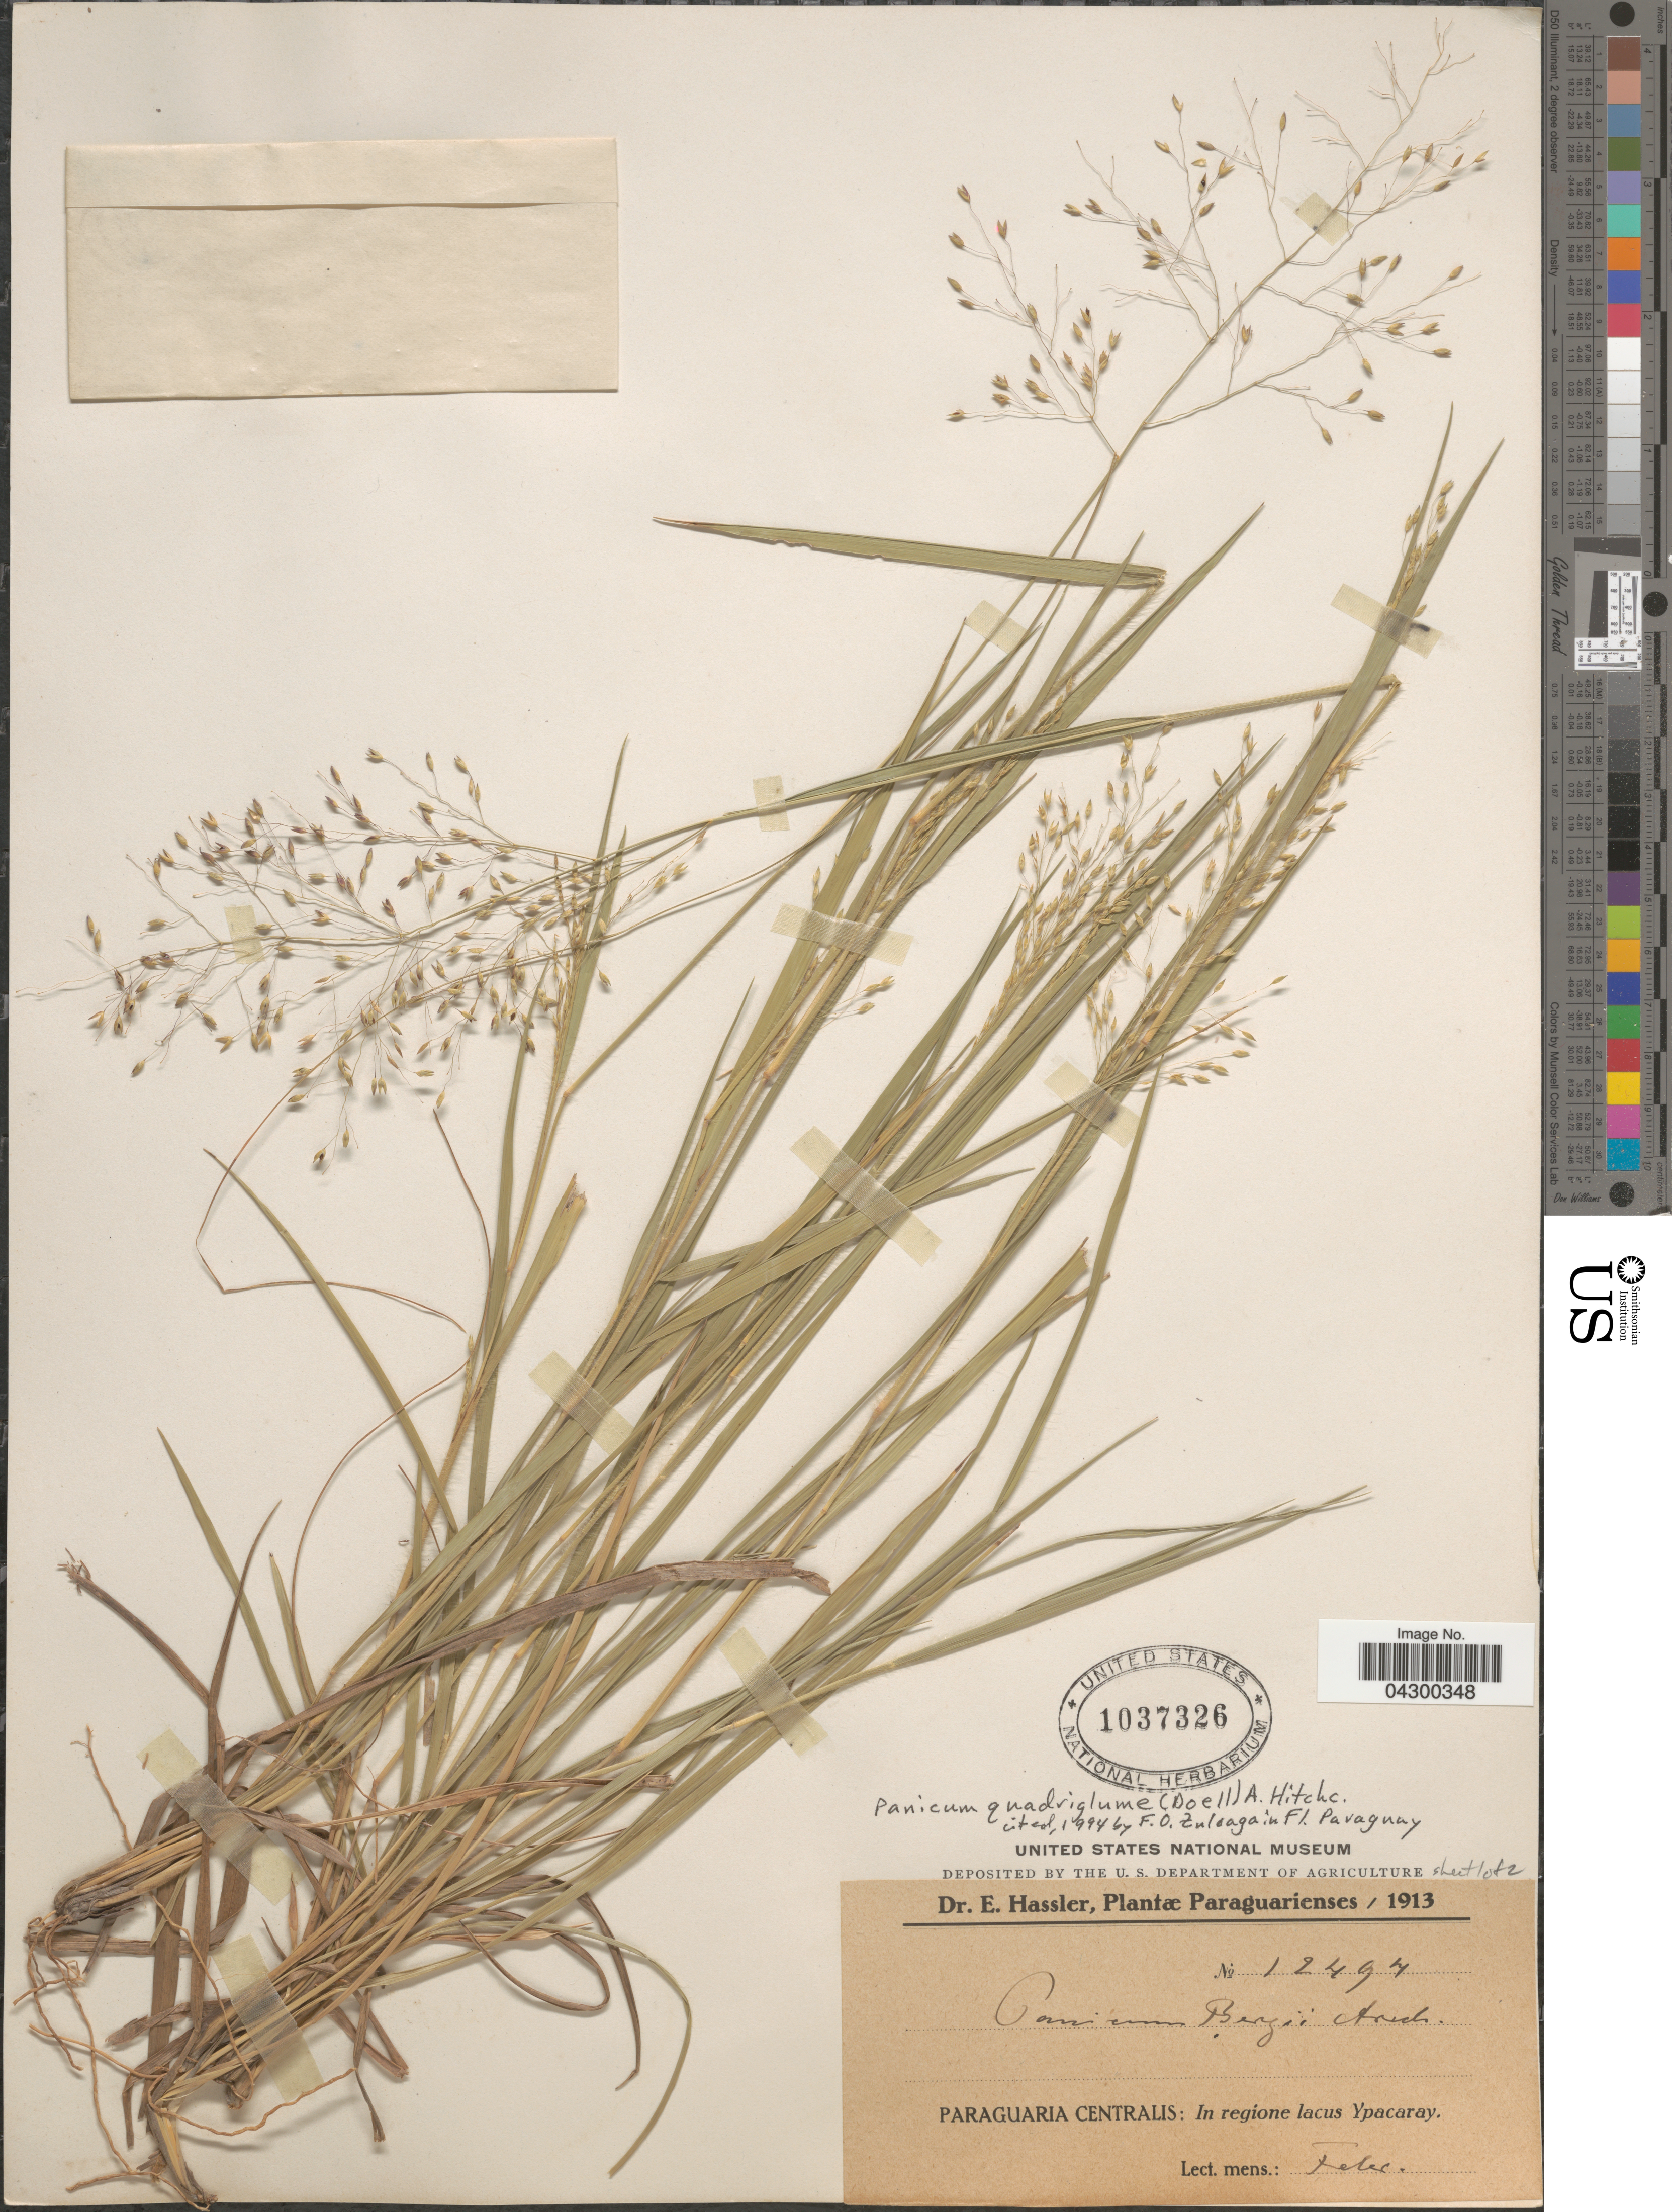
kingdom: Plantae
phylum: Tracheophyta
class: Liliopsida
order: Poales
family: Poaceae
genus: Panicum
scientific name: Panicum quadriglume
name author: (Döll) Hitchc.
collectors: E. Hassler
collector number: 12494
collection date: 1913-02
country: Paraguay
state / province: Paraguari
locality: Paraguarienses. Paraguaria Centralis: In regione lacus Ypacaray.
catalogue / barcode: US 1037326